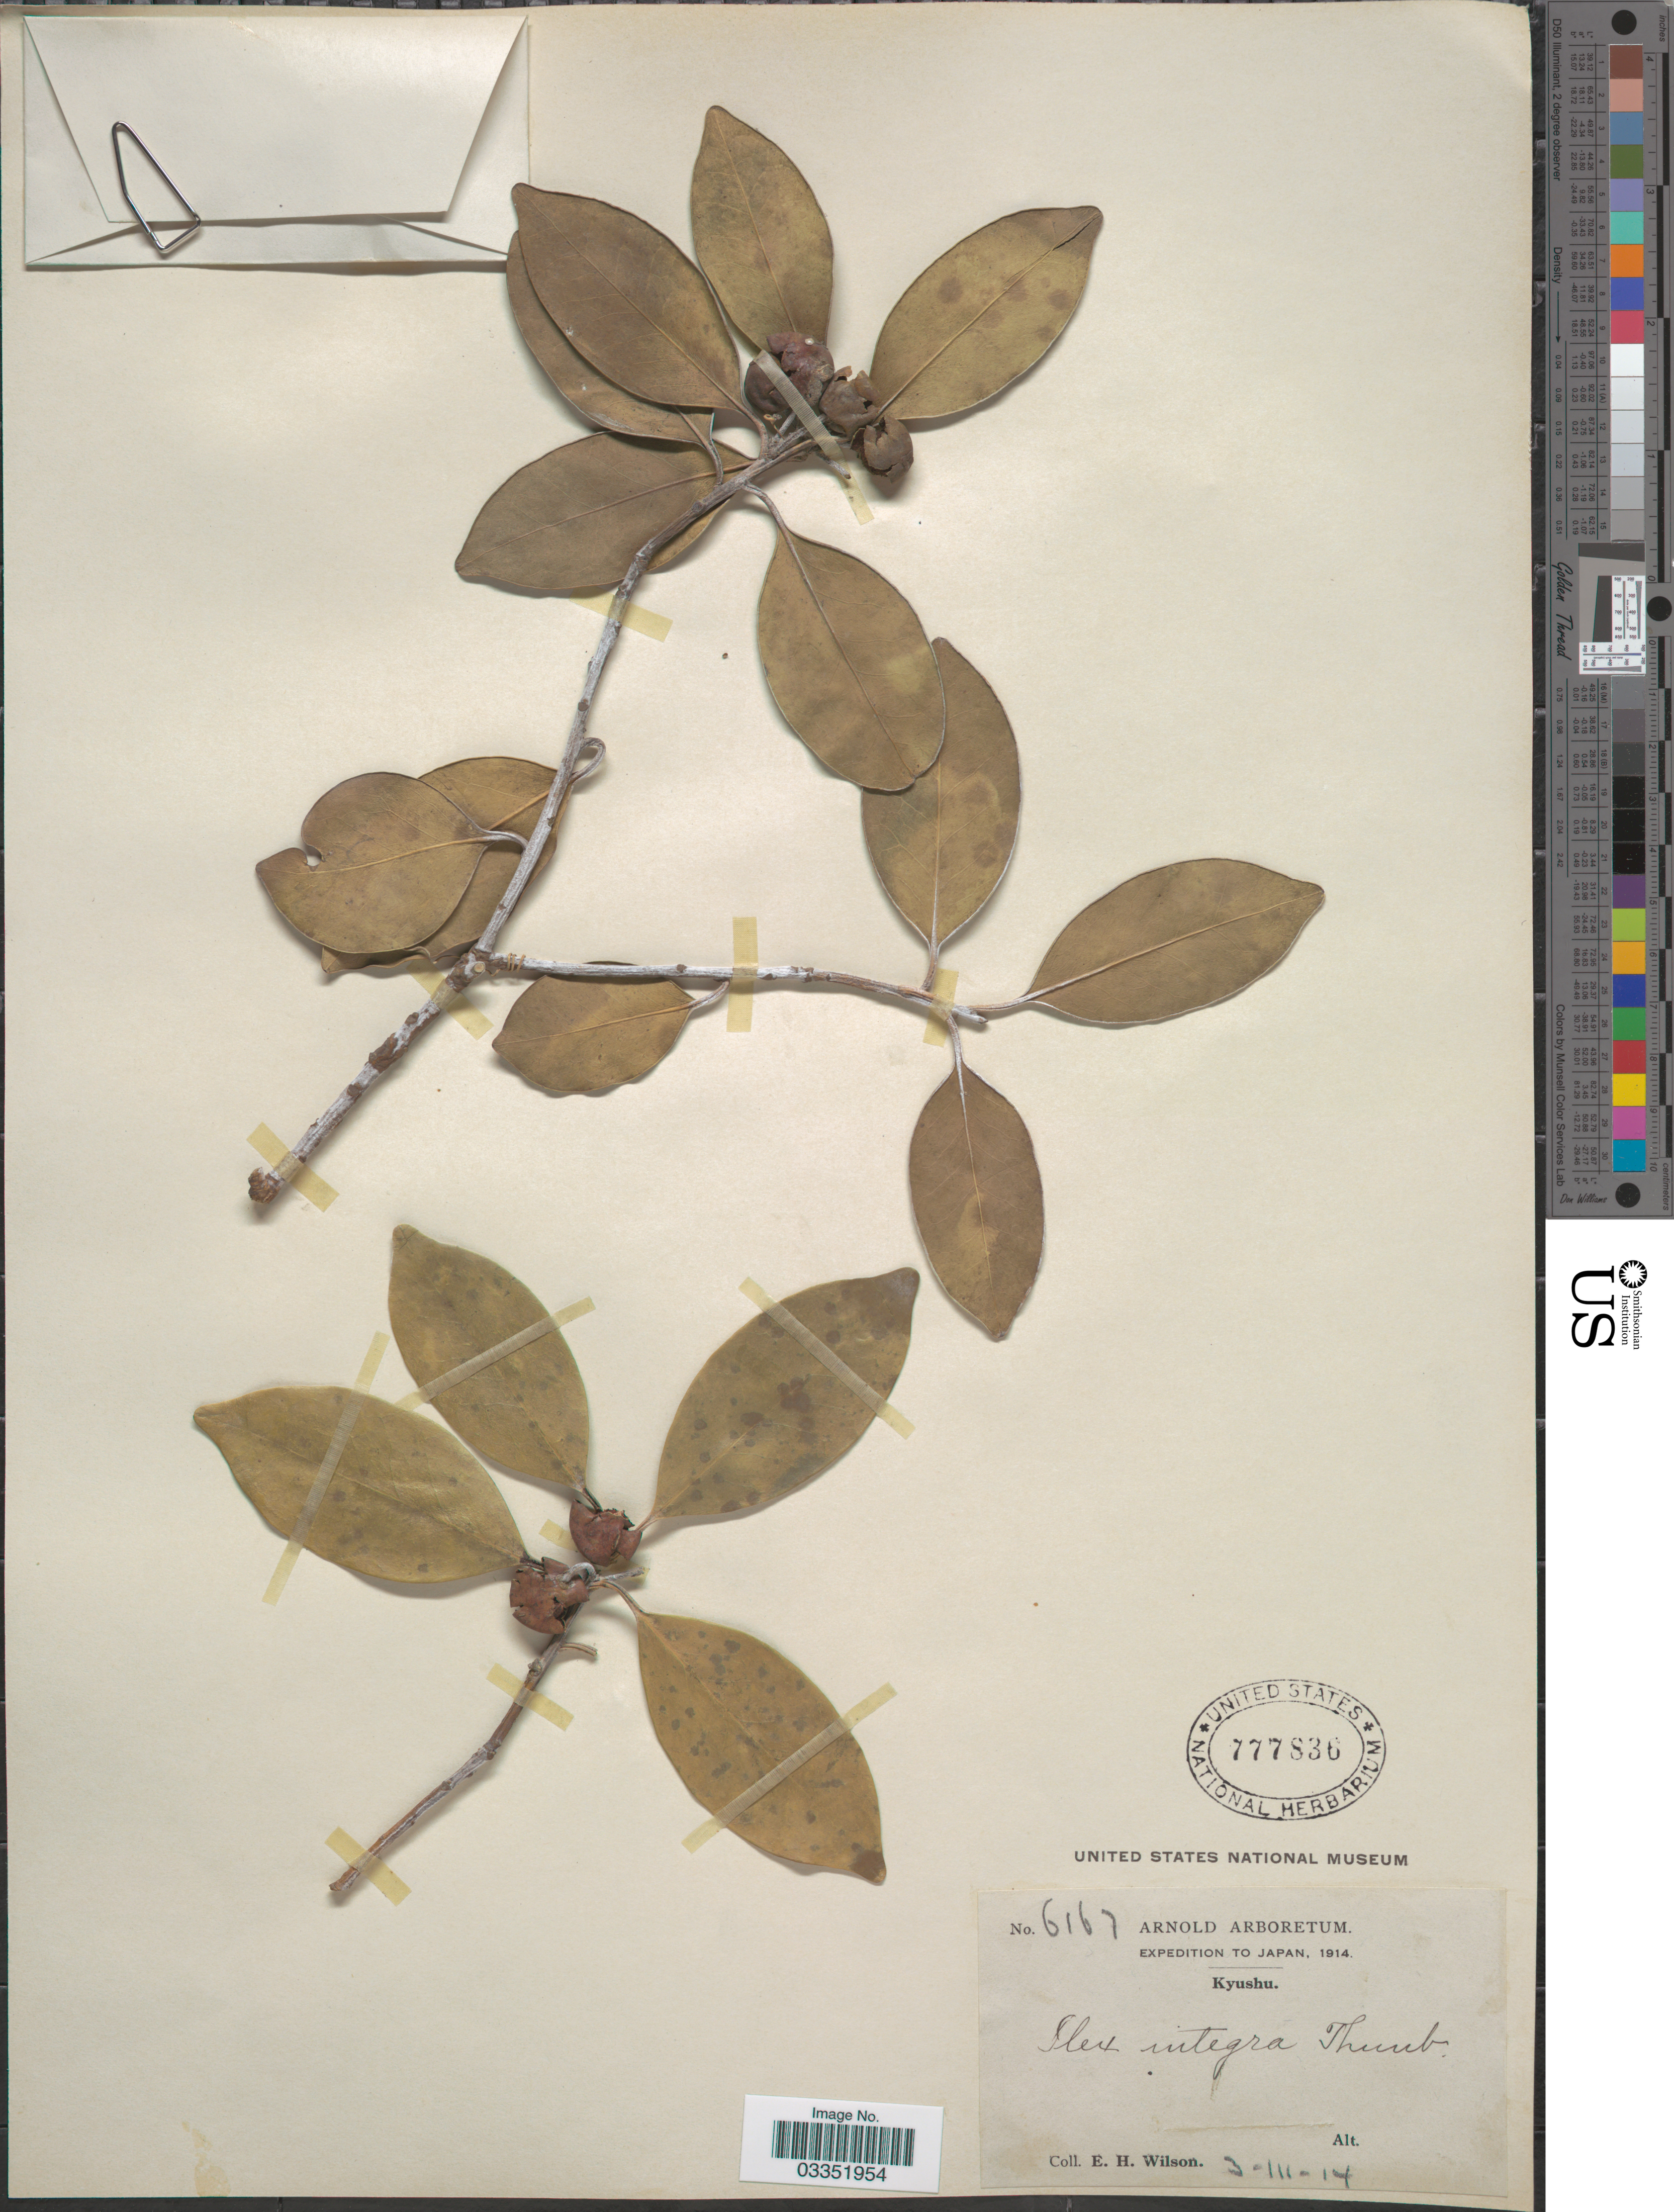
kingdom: Plantae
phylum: Tracheophyta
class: Magnoliopsida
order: Aquifoliales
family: Aquifoliaceae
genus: Ilex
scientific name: Ilex integra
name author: Thunb.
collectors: E. Wilson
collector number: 6167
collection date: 1914-03-03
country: Japan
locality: Kyushu.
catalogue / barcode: US 777836